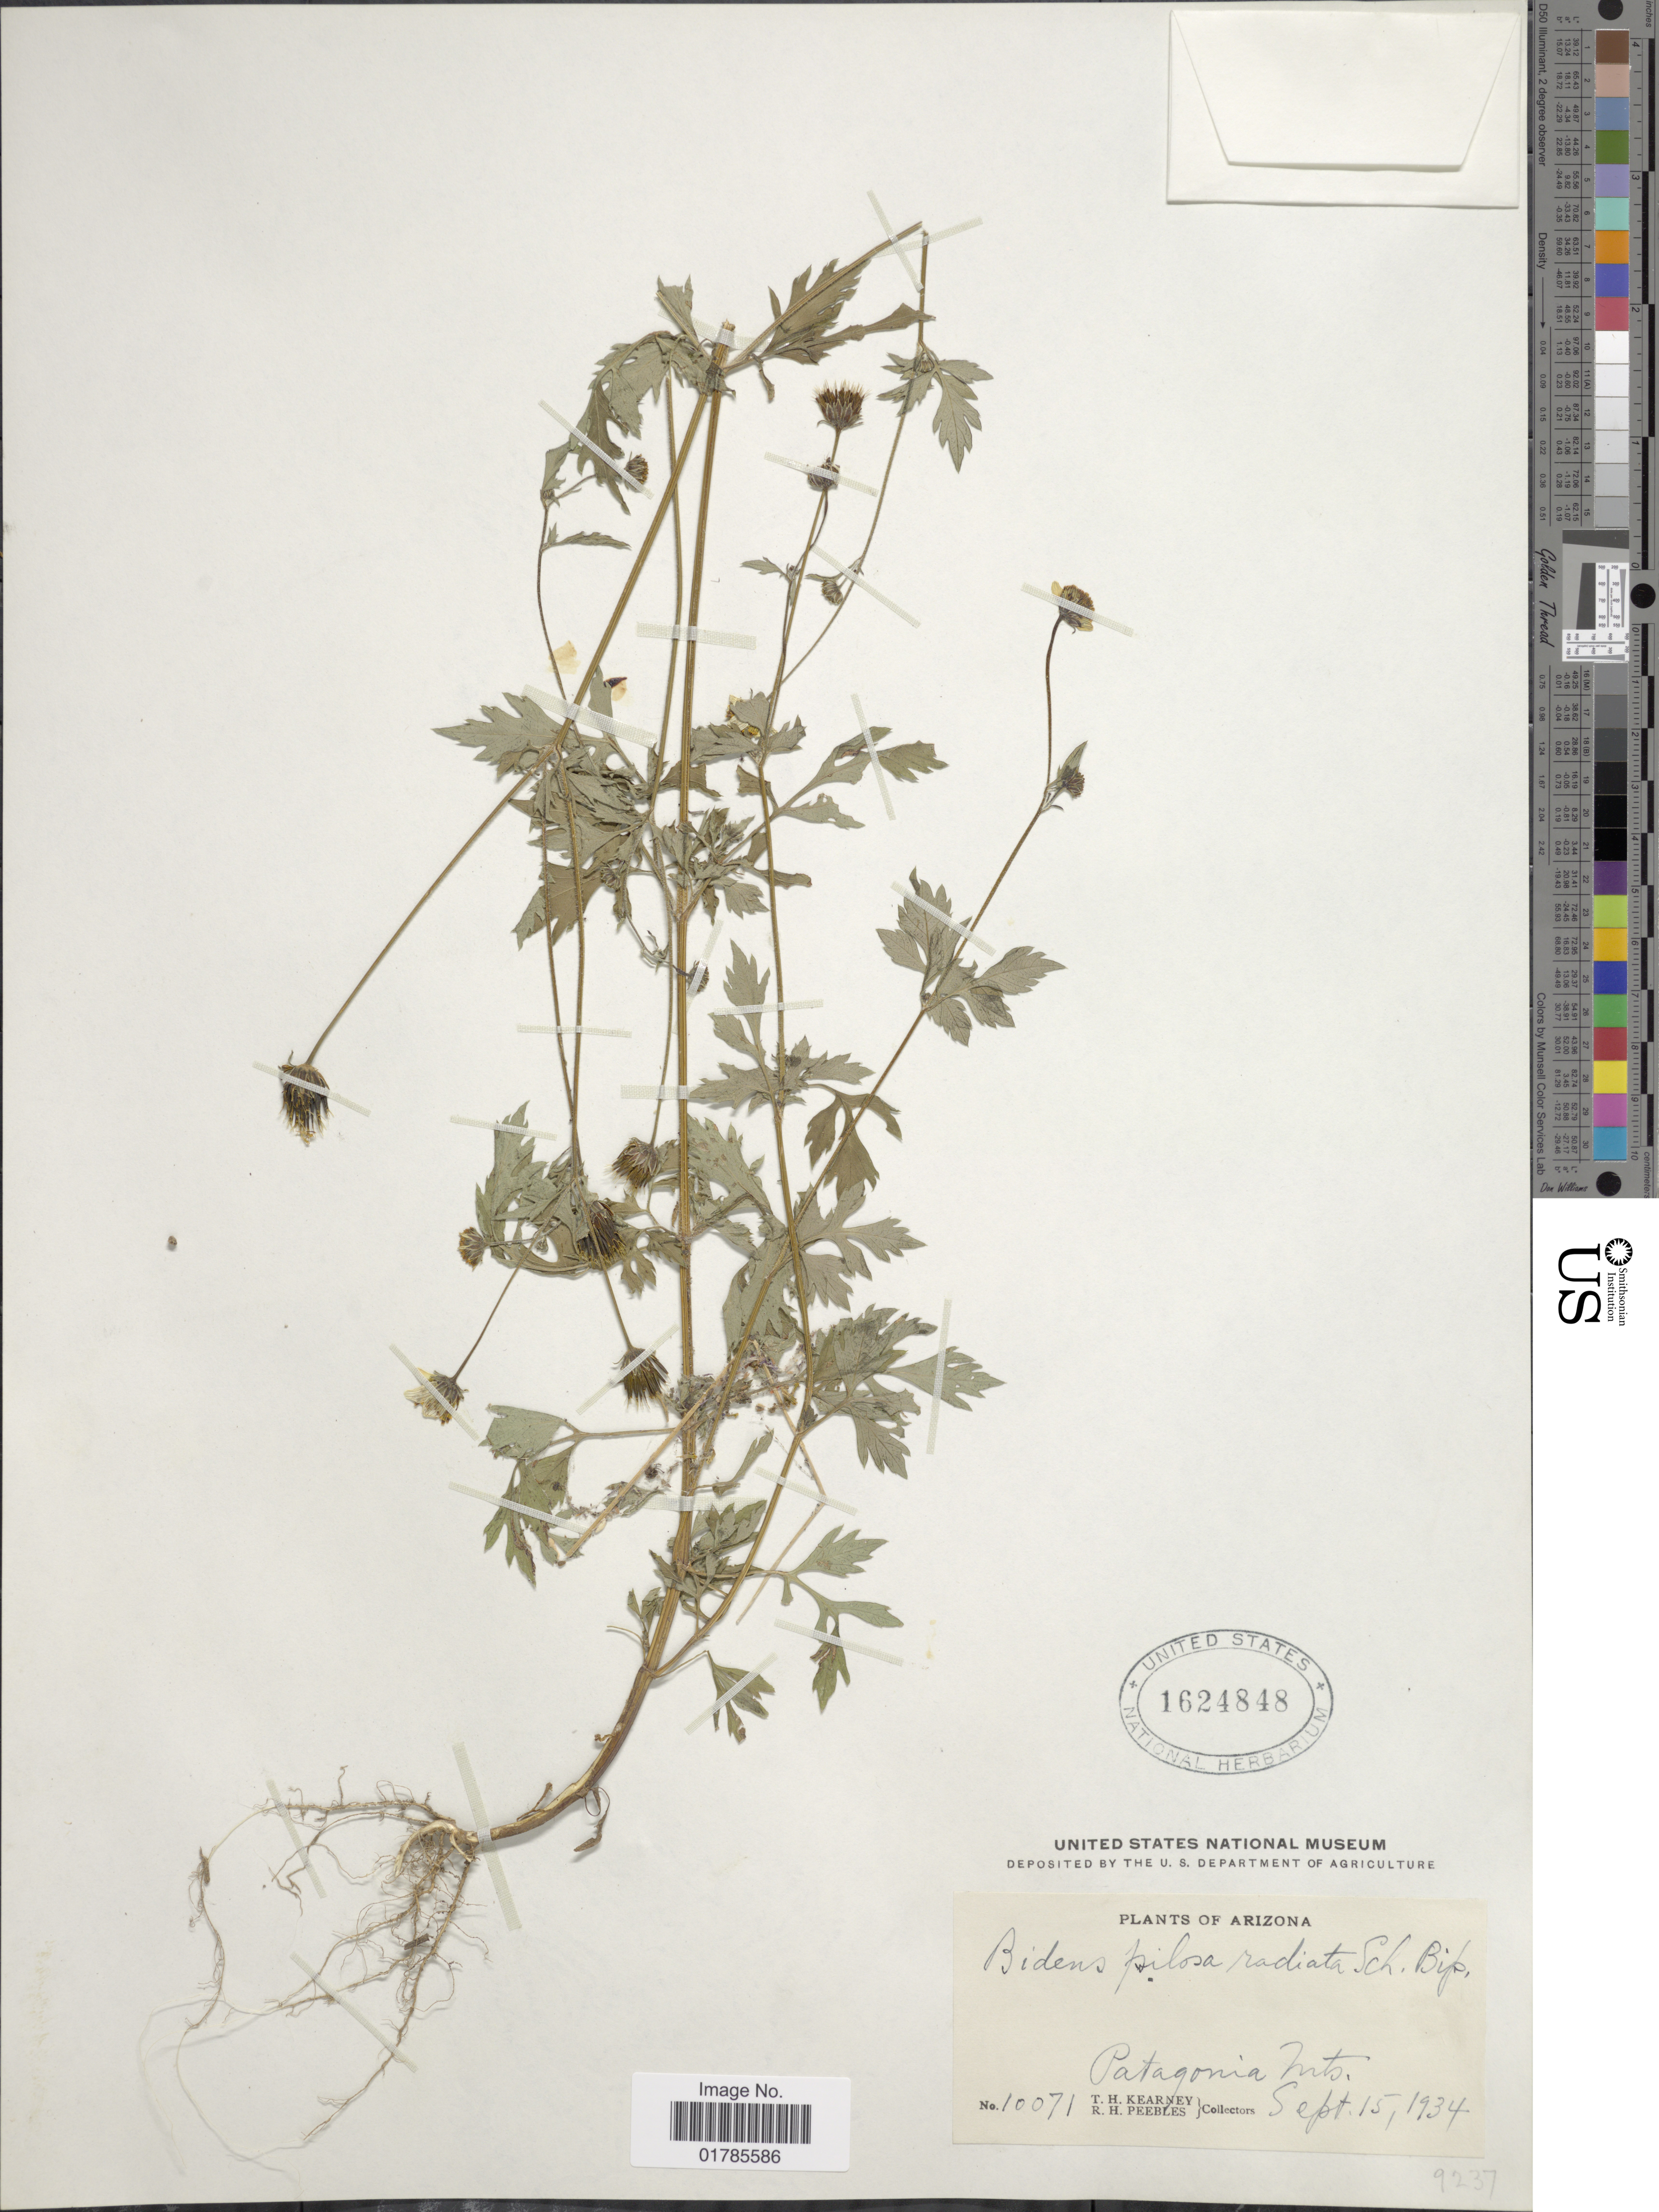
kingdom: Plantae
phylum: Tracheophyta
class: Magnoliopsida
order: Asterales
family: Asteraceae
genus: Bidens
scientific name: Bidens alba var. radiata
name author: (Sch. Bip.) R.E. Ballard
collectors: T. H. Kearney & R. H. Peebles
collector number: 10071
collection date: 1934-09-15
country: United States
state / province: Arizona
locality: Patagonia mts.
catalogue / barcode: US 1624848